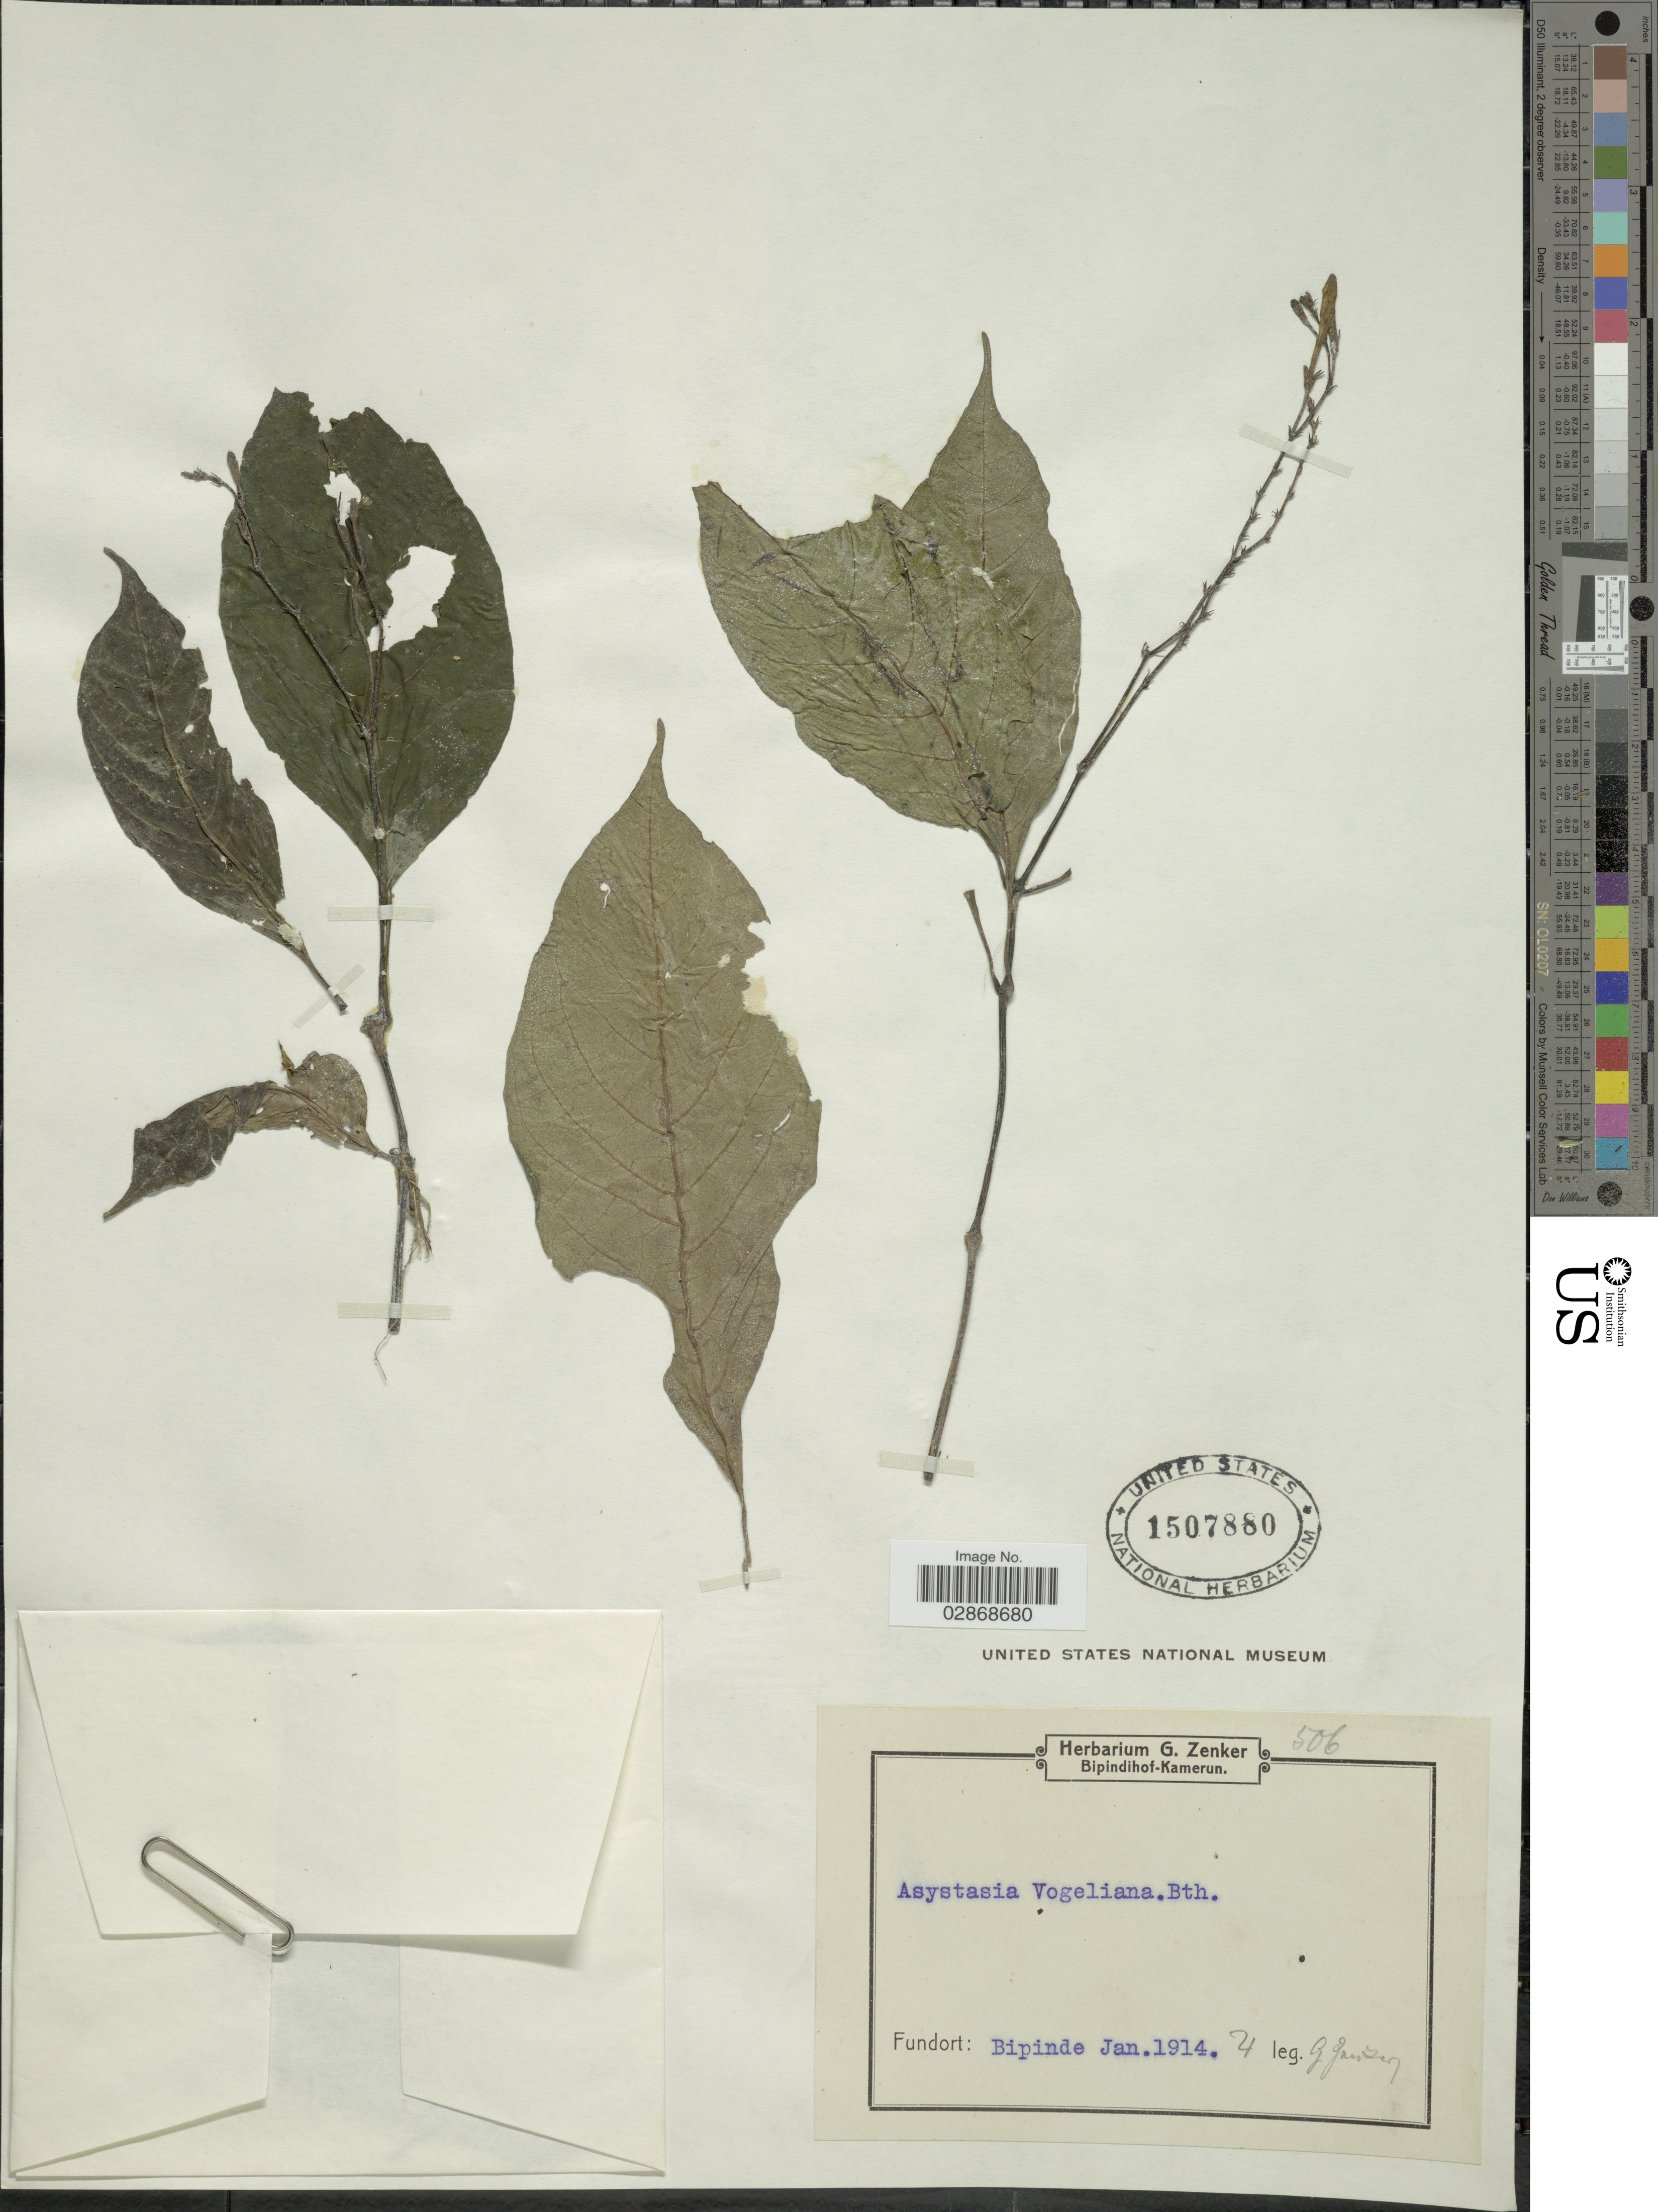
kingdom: Plantae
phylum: Tracheophyta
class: Magnoliopsida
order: Lamiales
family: Acanthaceae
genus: Asystasia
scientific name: Asystasia vogeliana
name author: Benth.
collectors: G. A. Zenker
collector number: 506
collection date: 1914-01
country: Cameroon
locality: Bipinde.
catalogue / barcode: US 1507880